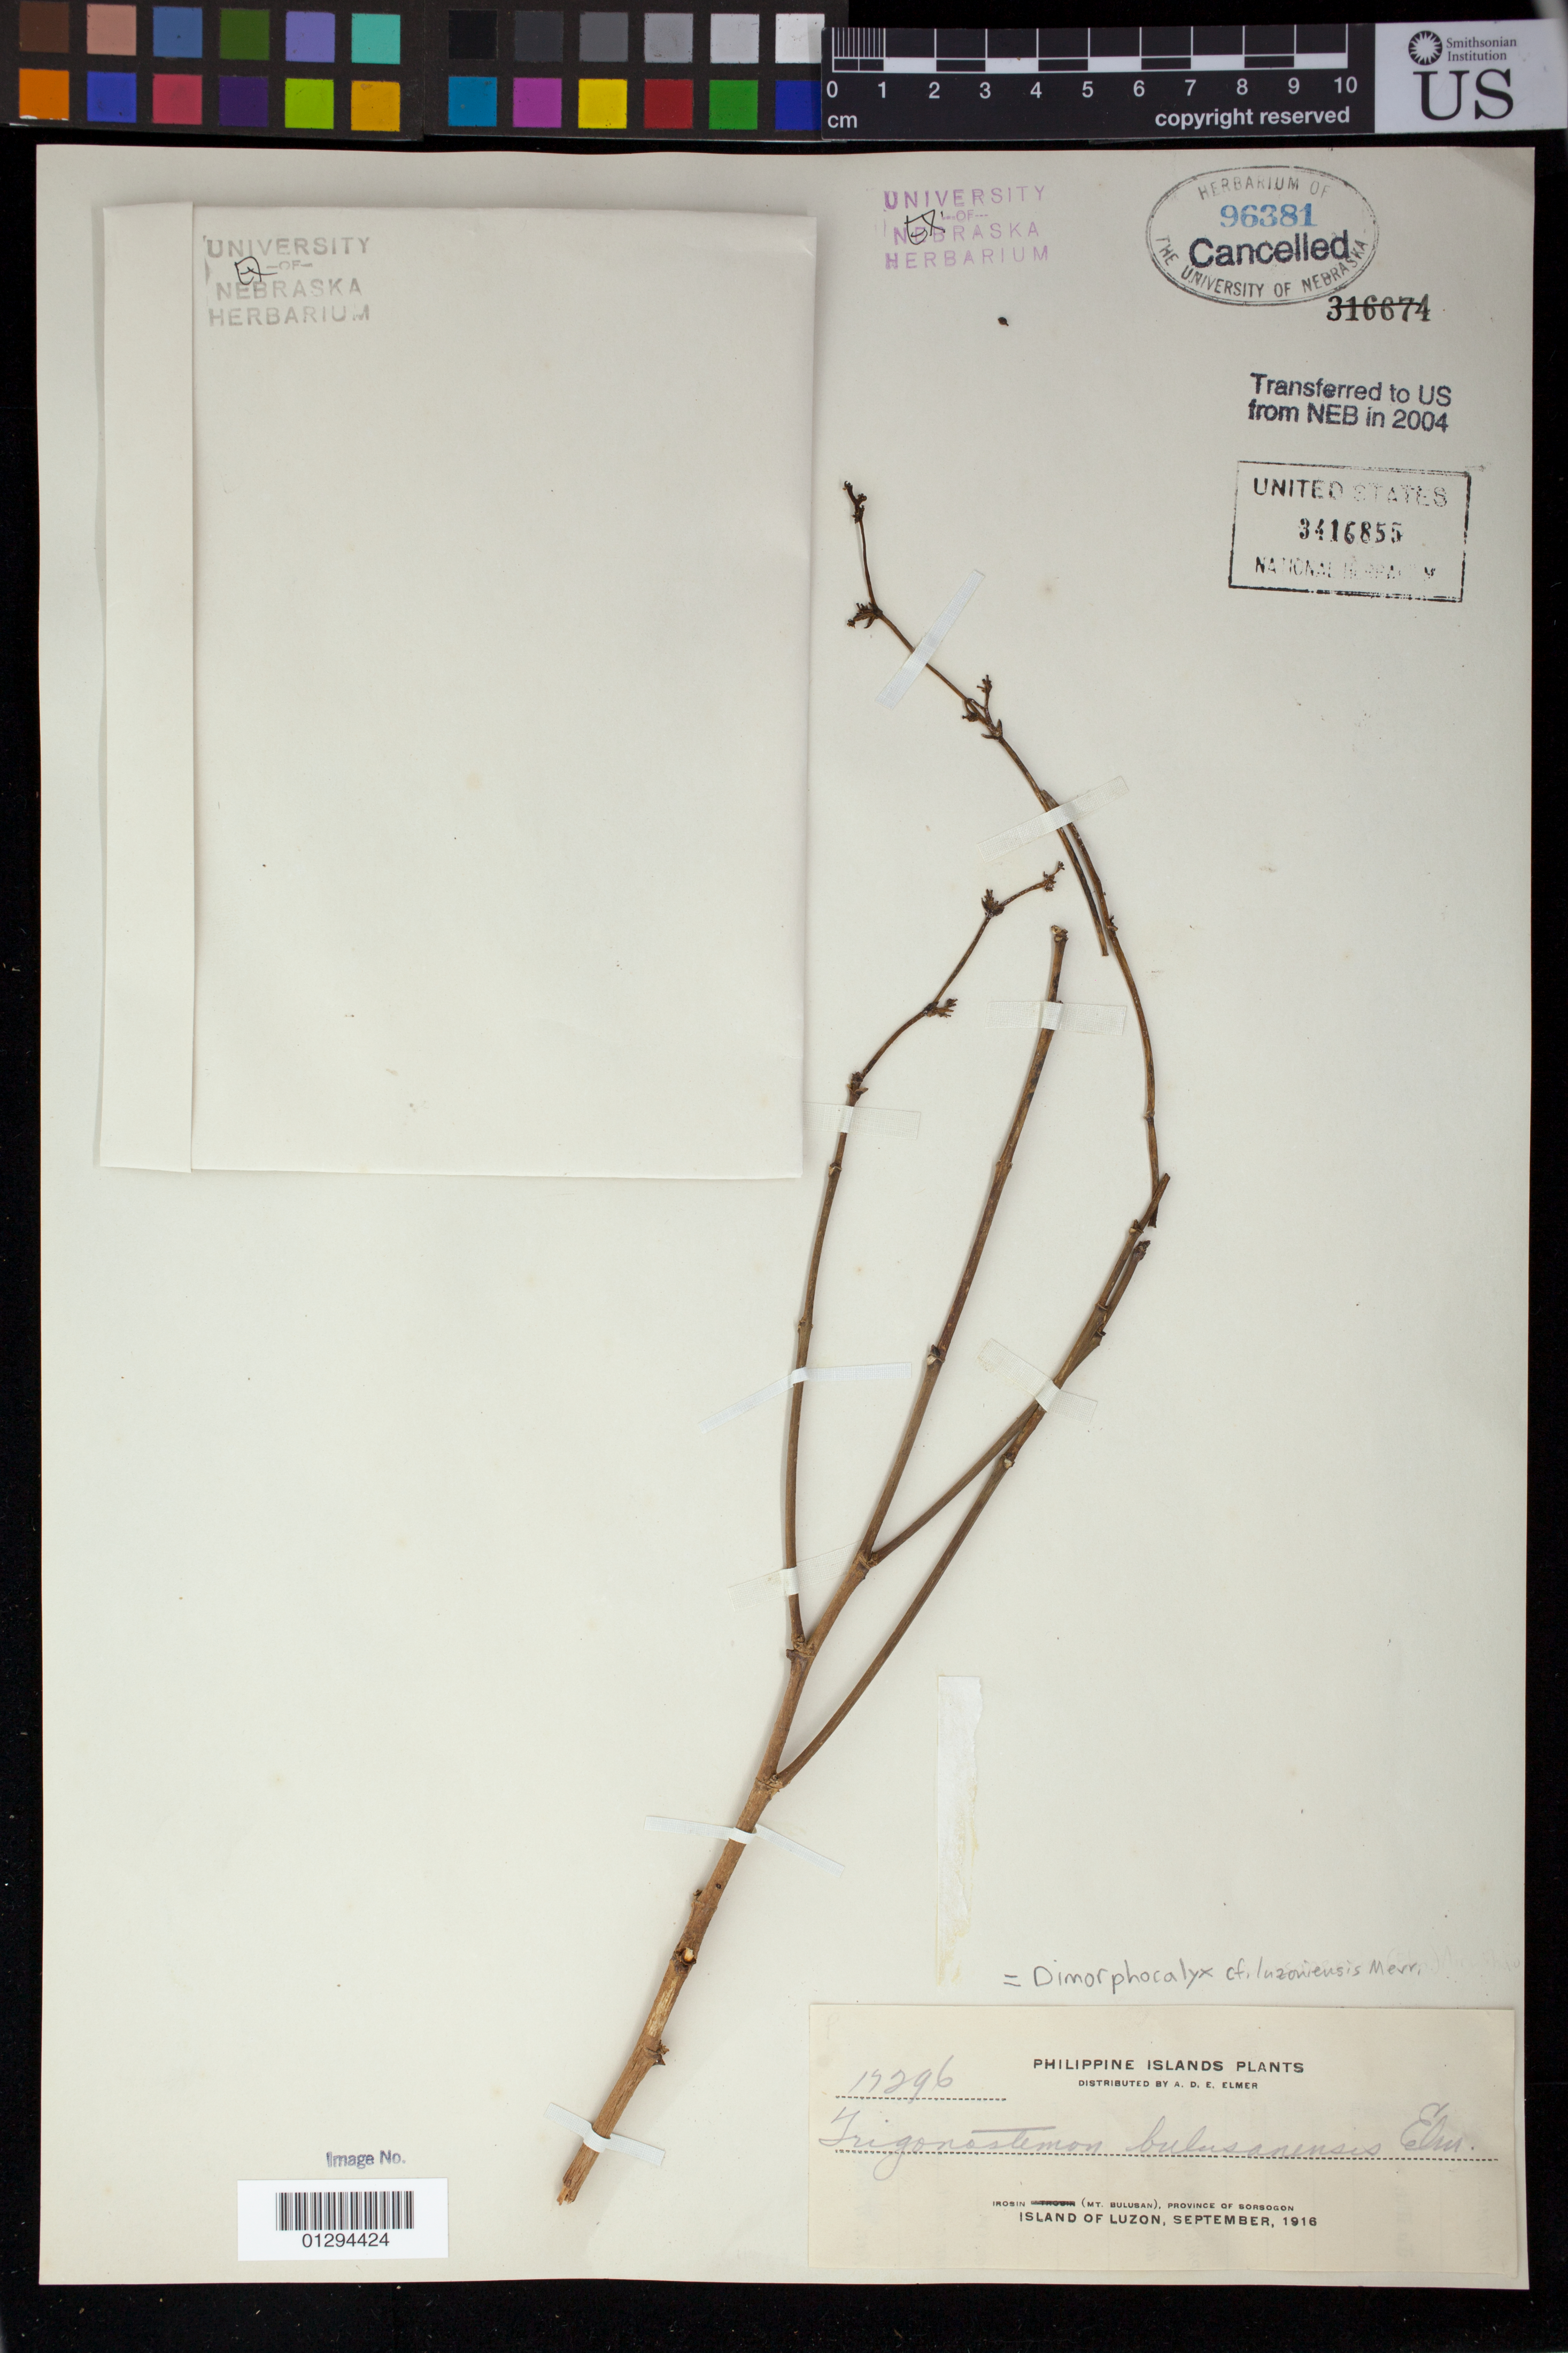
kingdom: Plantae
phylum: Tracheophyta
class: Magnoliopsida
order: Malpighiales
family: Euphorbiaceae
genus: Dimorphocalyx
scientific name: Dimorphocalyx luzoniensis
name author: Merr.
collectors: A. D. E. Elmer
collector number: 17296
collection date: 1916-09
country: Philippines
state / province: Bicol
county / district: Sorsogon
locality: Irosin (Mt. Bulusan), Province of Sorsogon, Island of Luzon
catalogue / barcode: US 3416855